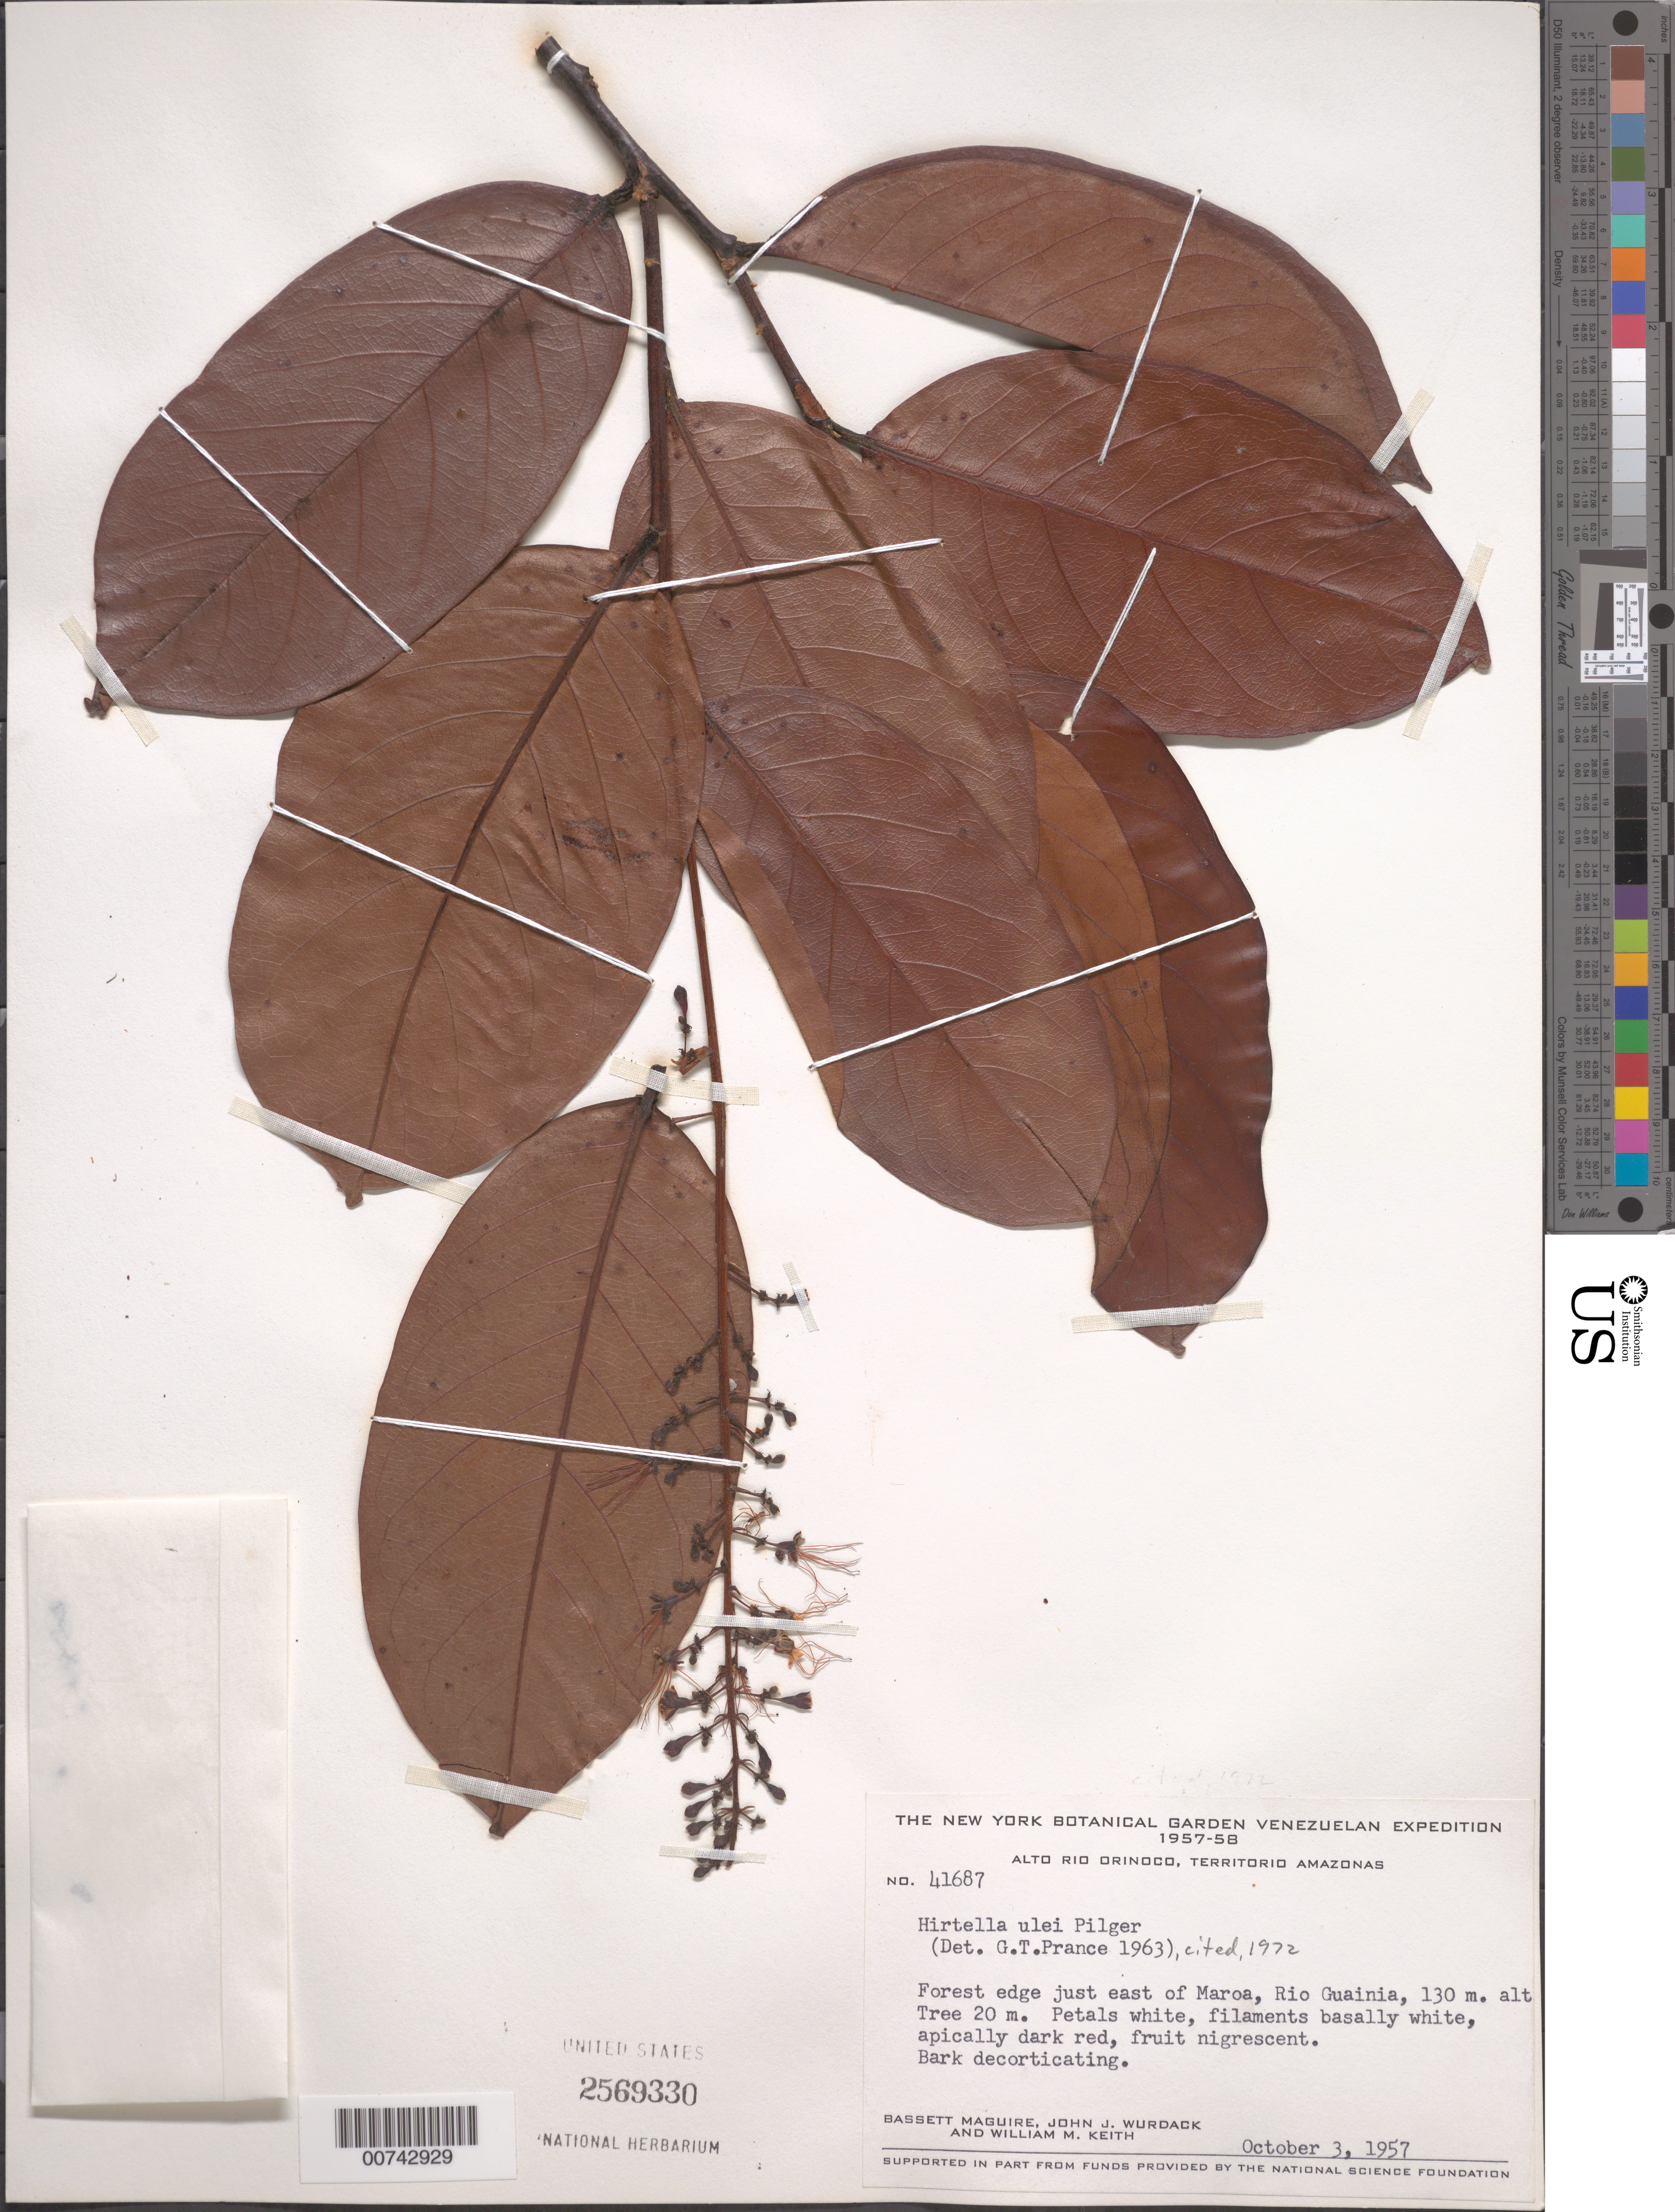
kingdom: Plantae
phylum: Tracheophyta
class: Magnoliopsida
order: Malpighiales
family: Chrysobalanaceae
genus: Hirtella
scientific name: Hirtella ulei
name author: Pilg.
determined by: Prance, G. T.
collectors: B. Maguire, J. J. Wurdack & C. K. Maguire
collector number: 41687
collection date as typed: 3-Oct-57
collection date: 1957-10-03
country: Venezuela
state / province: Amazonas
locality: Río Guainía, E of Maroa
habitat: Forest edge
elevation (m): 130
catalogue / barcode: US 2569330